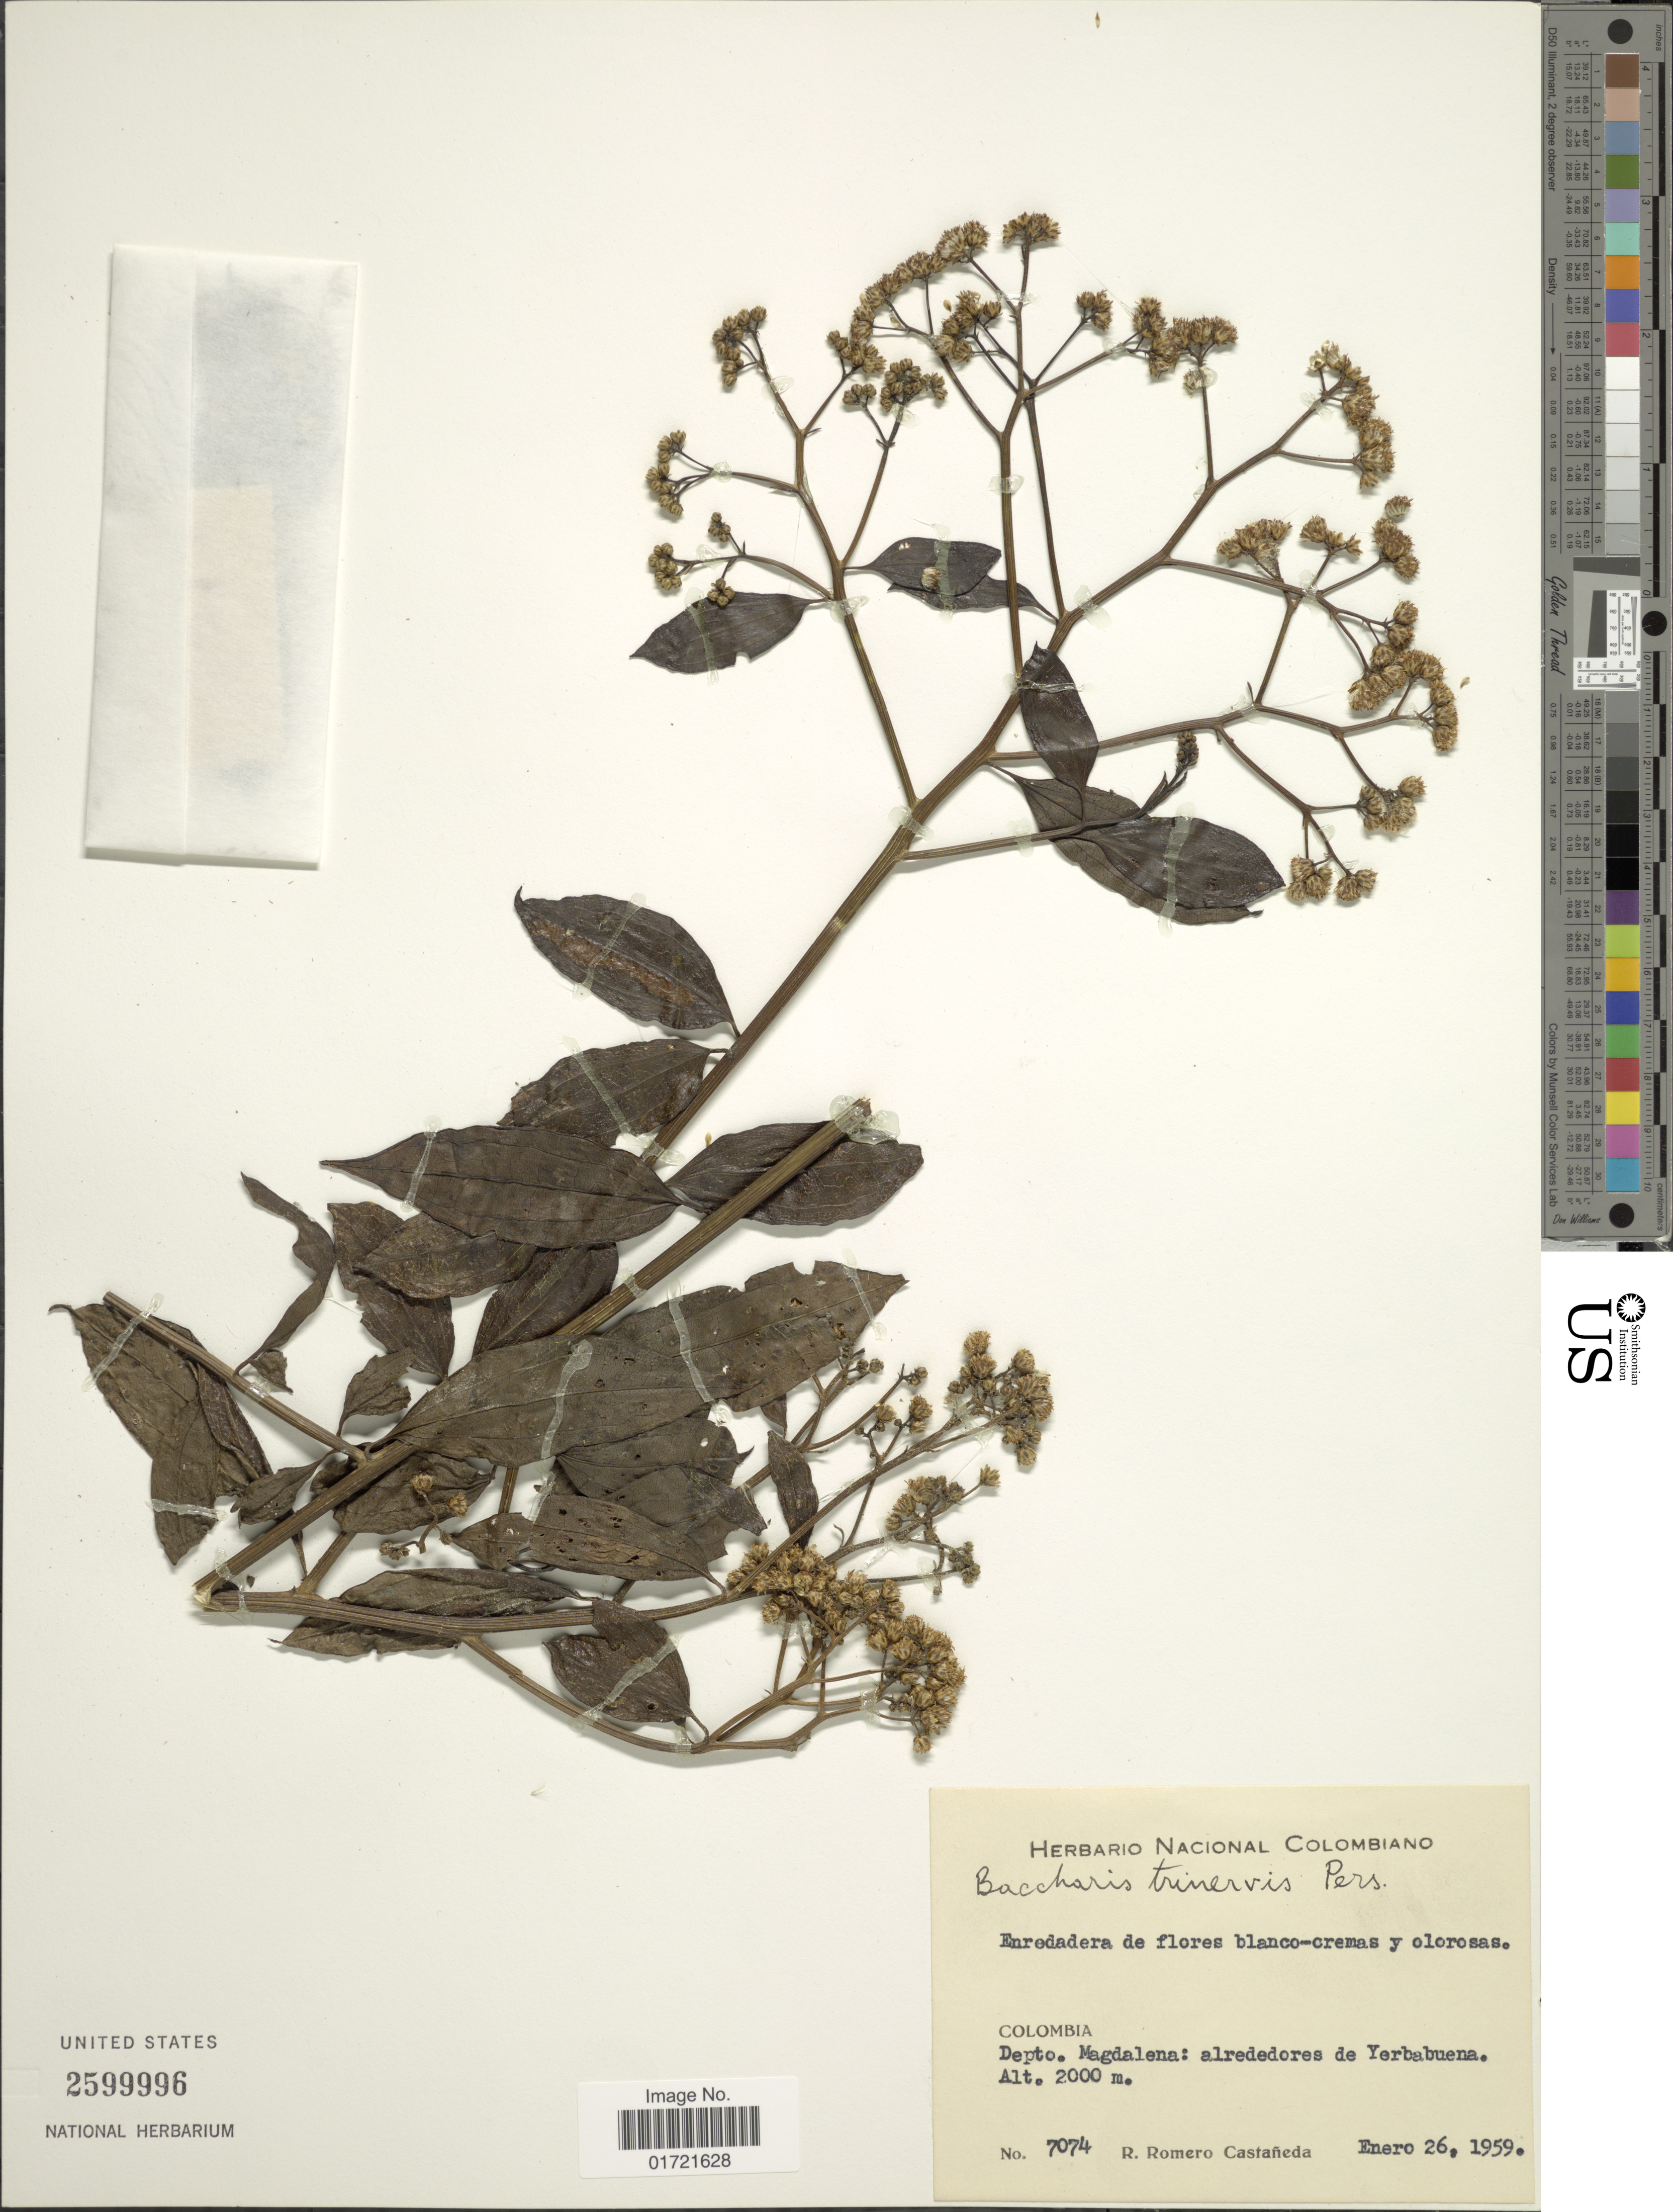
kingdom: Plantae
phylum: Tracheophyta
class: Magnoliopsida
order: Asterales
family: Asteraceae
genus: Baccharis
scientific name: Baccharis trinervis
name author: (Lam.) Pers.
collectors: R. Romero Castañeda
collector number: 7074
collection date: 1959-01-26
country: Colombia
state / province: Magdalena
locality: Depto. Magdalena: alrededores de Yerbabuena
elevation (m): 2000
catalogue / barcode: US 2599996